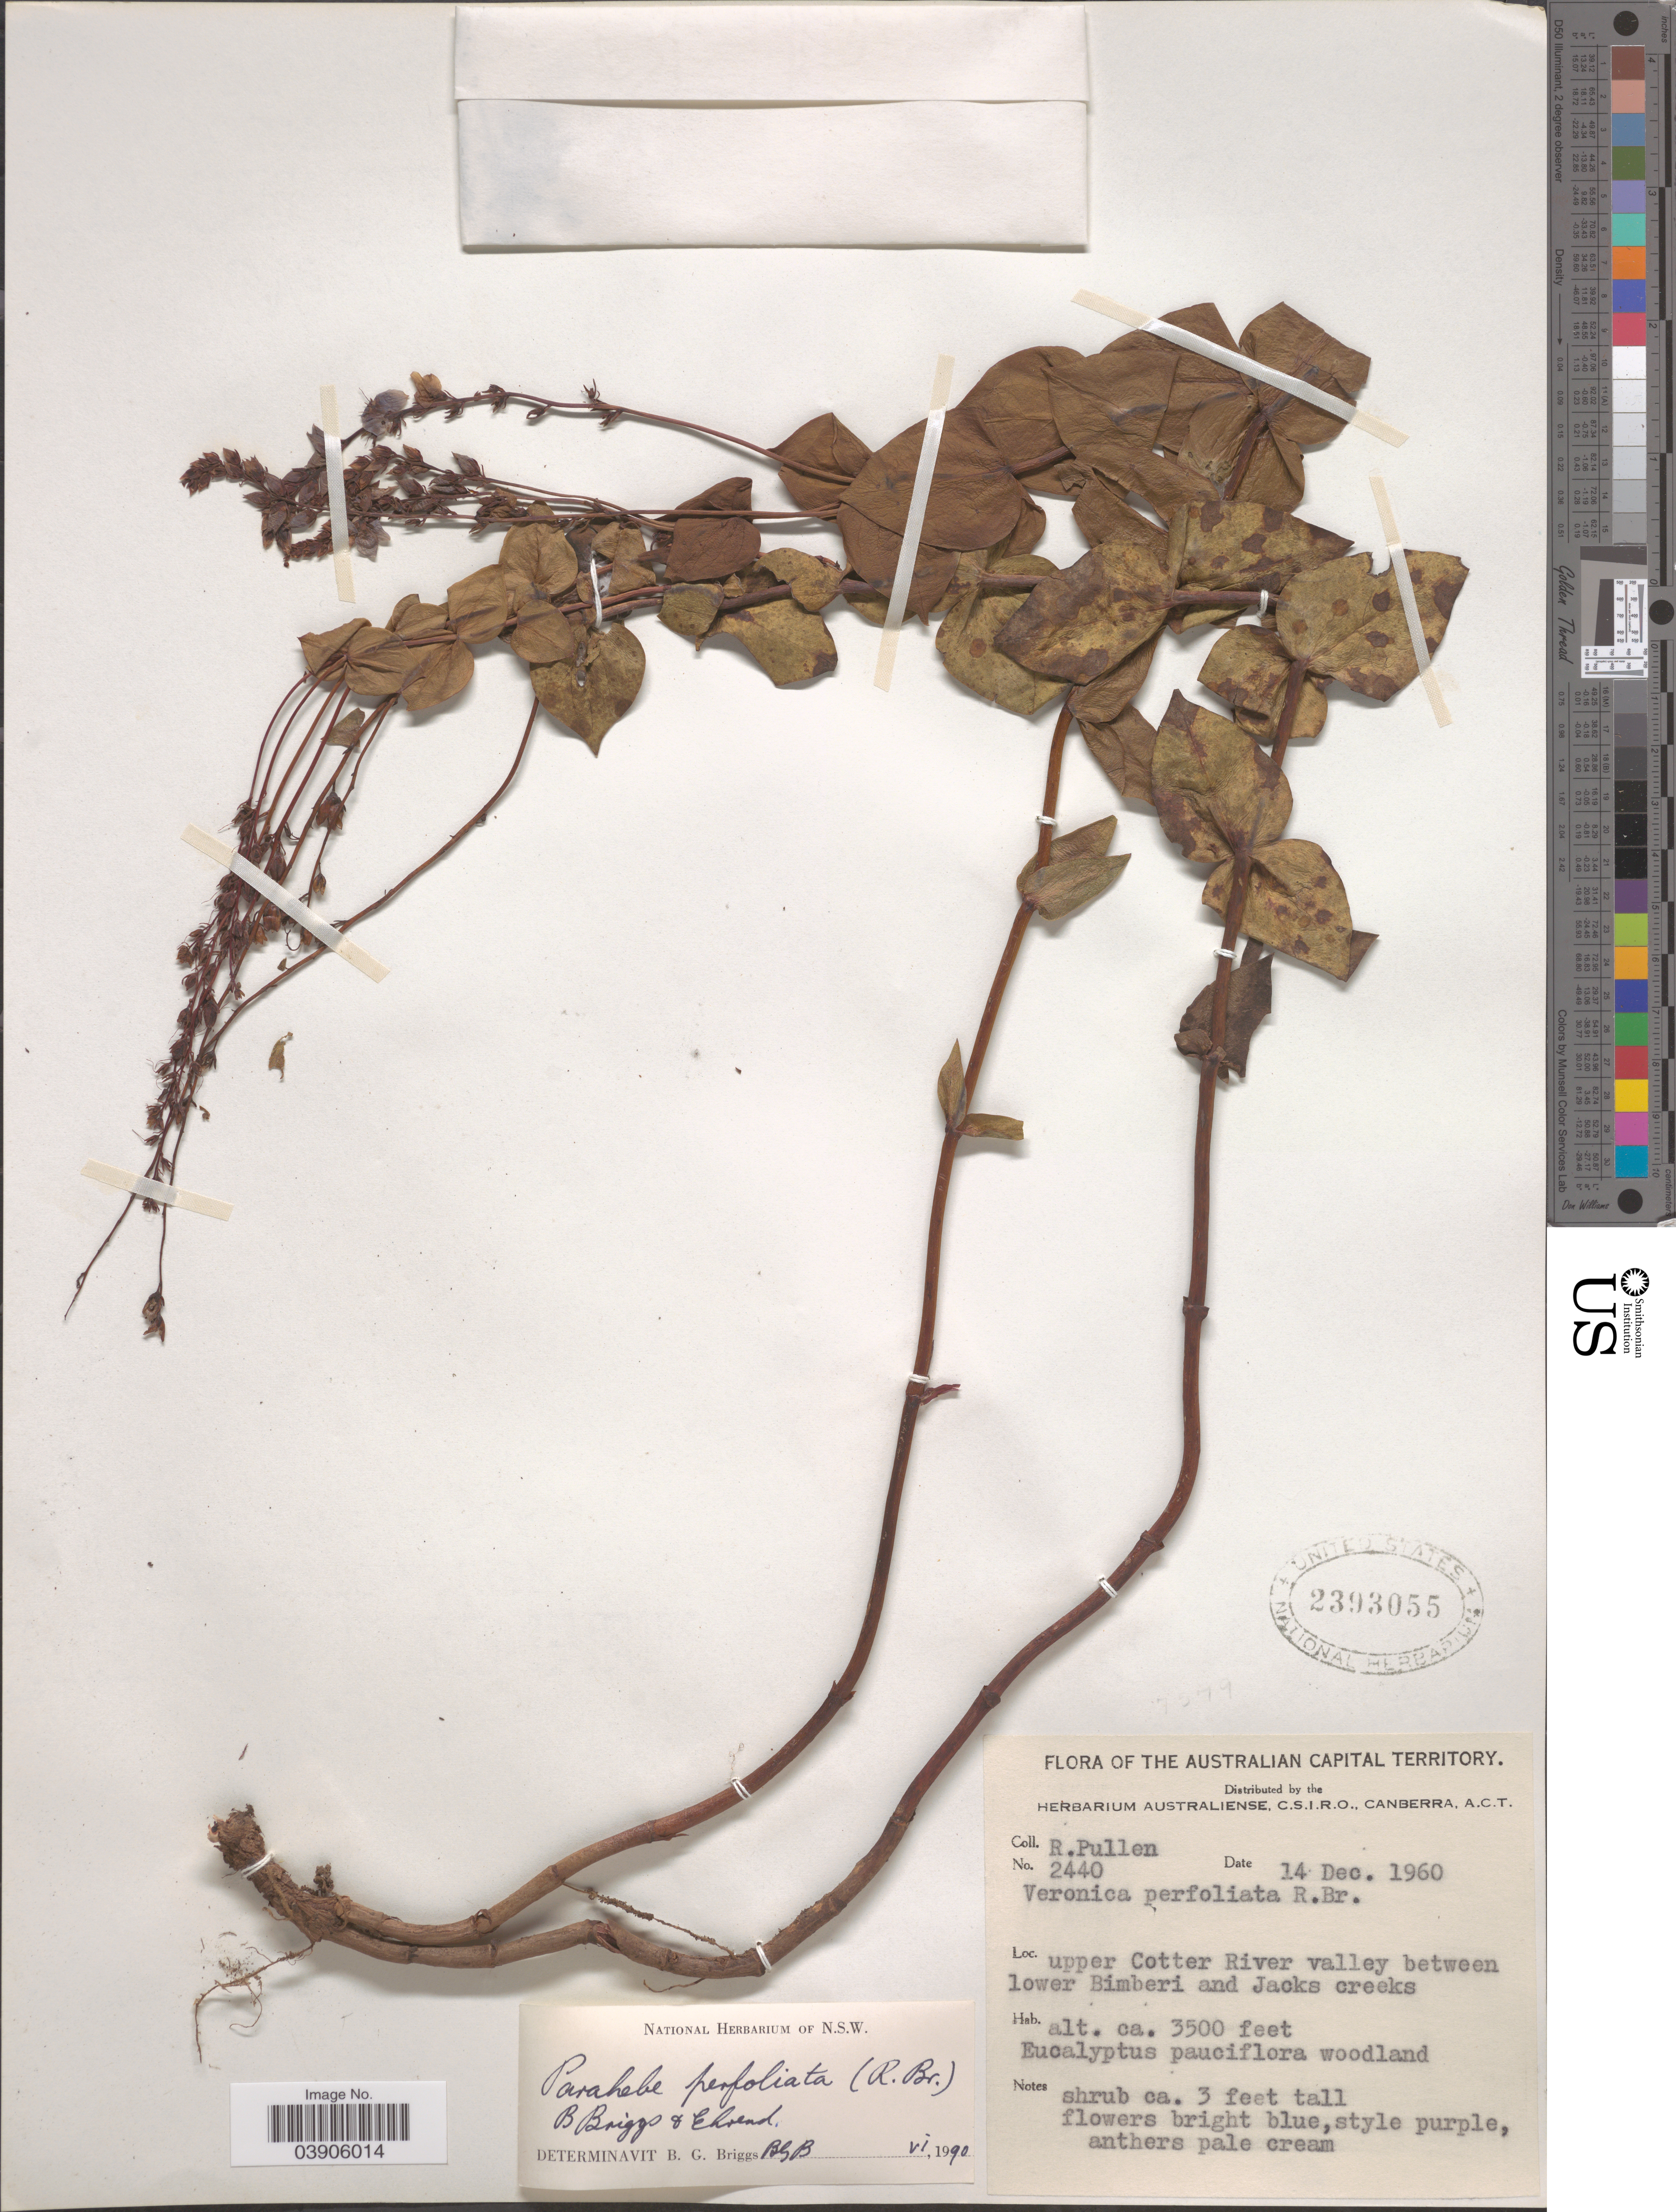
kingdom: Plantae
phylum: Tracheophyta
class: Magnoliopsida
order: Lamiales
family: Plantaginaceae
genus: Parahebe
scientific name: Parahebe perfoliata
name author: (R. Br.) B.G. Briggs & Ehrend.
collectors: R. Pullen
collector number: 2440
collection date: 1960-12-14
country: Australia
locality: The Australian Territory. Upper Cotter River valley between lower Bimberi and Jacks creeks.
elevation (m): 1067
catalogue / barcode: US 2393055